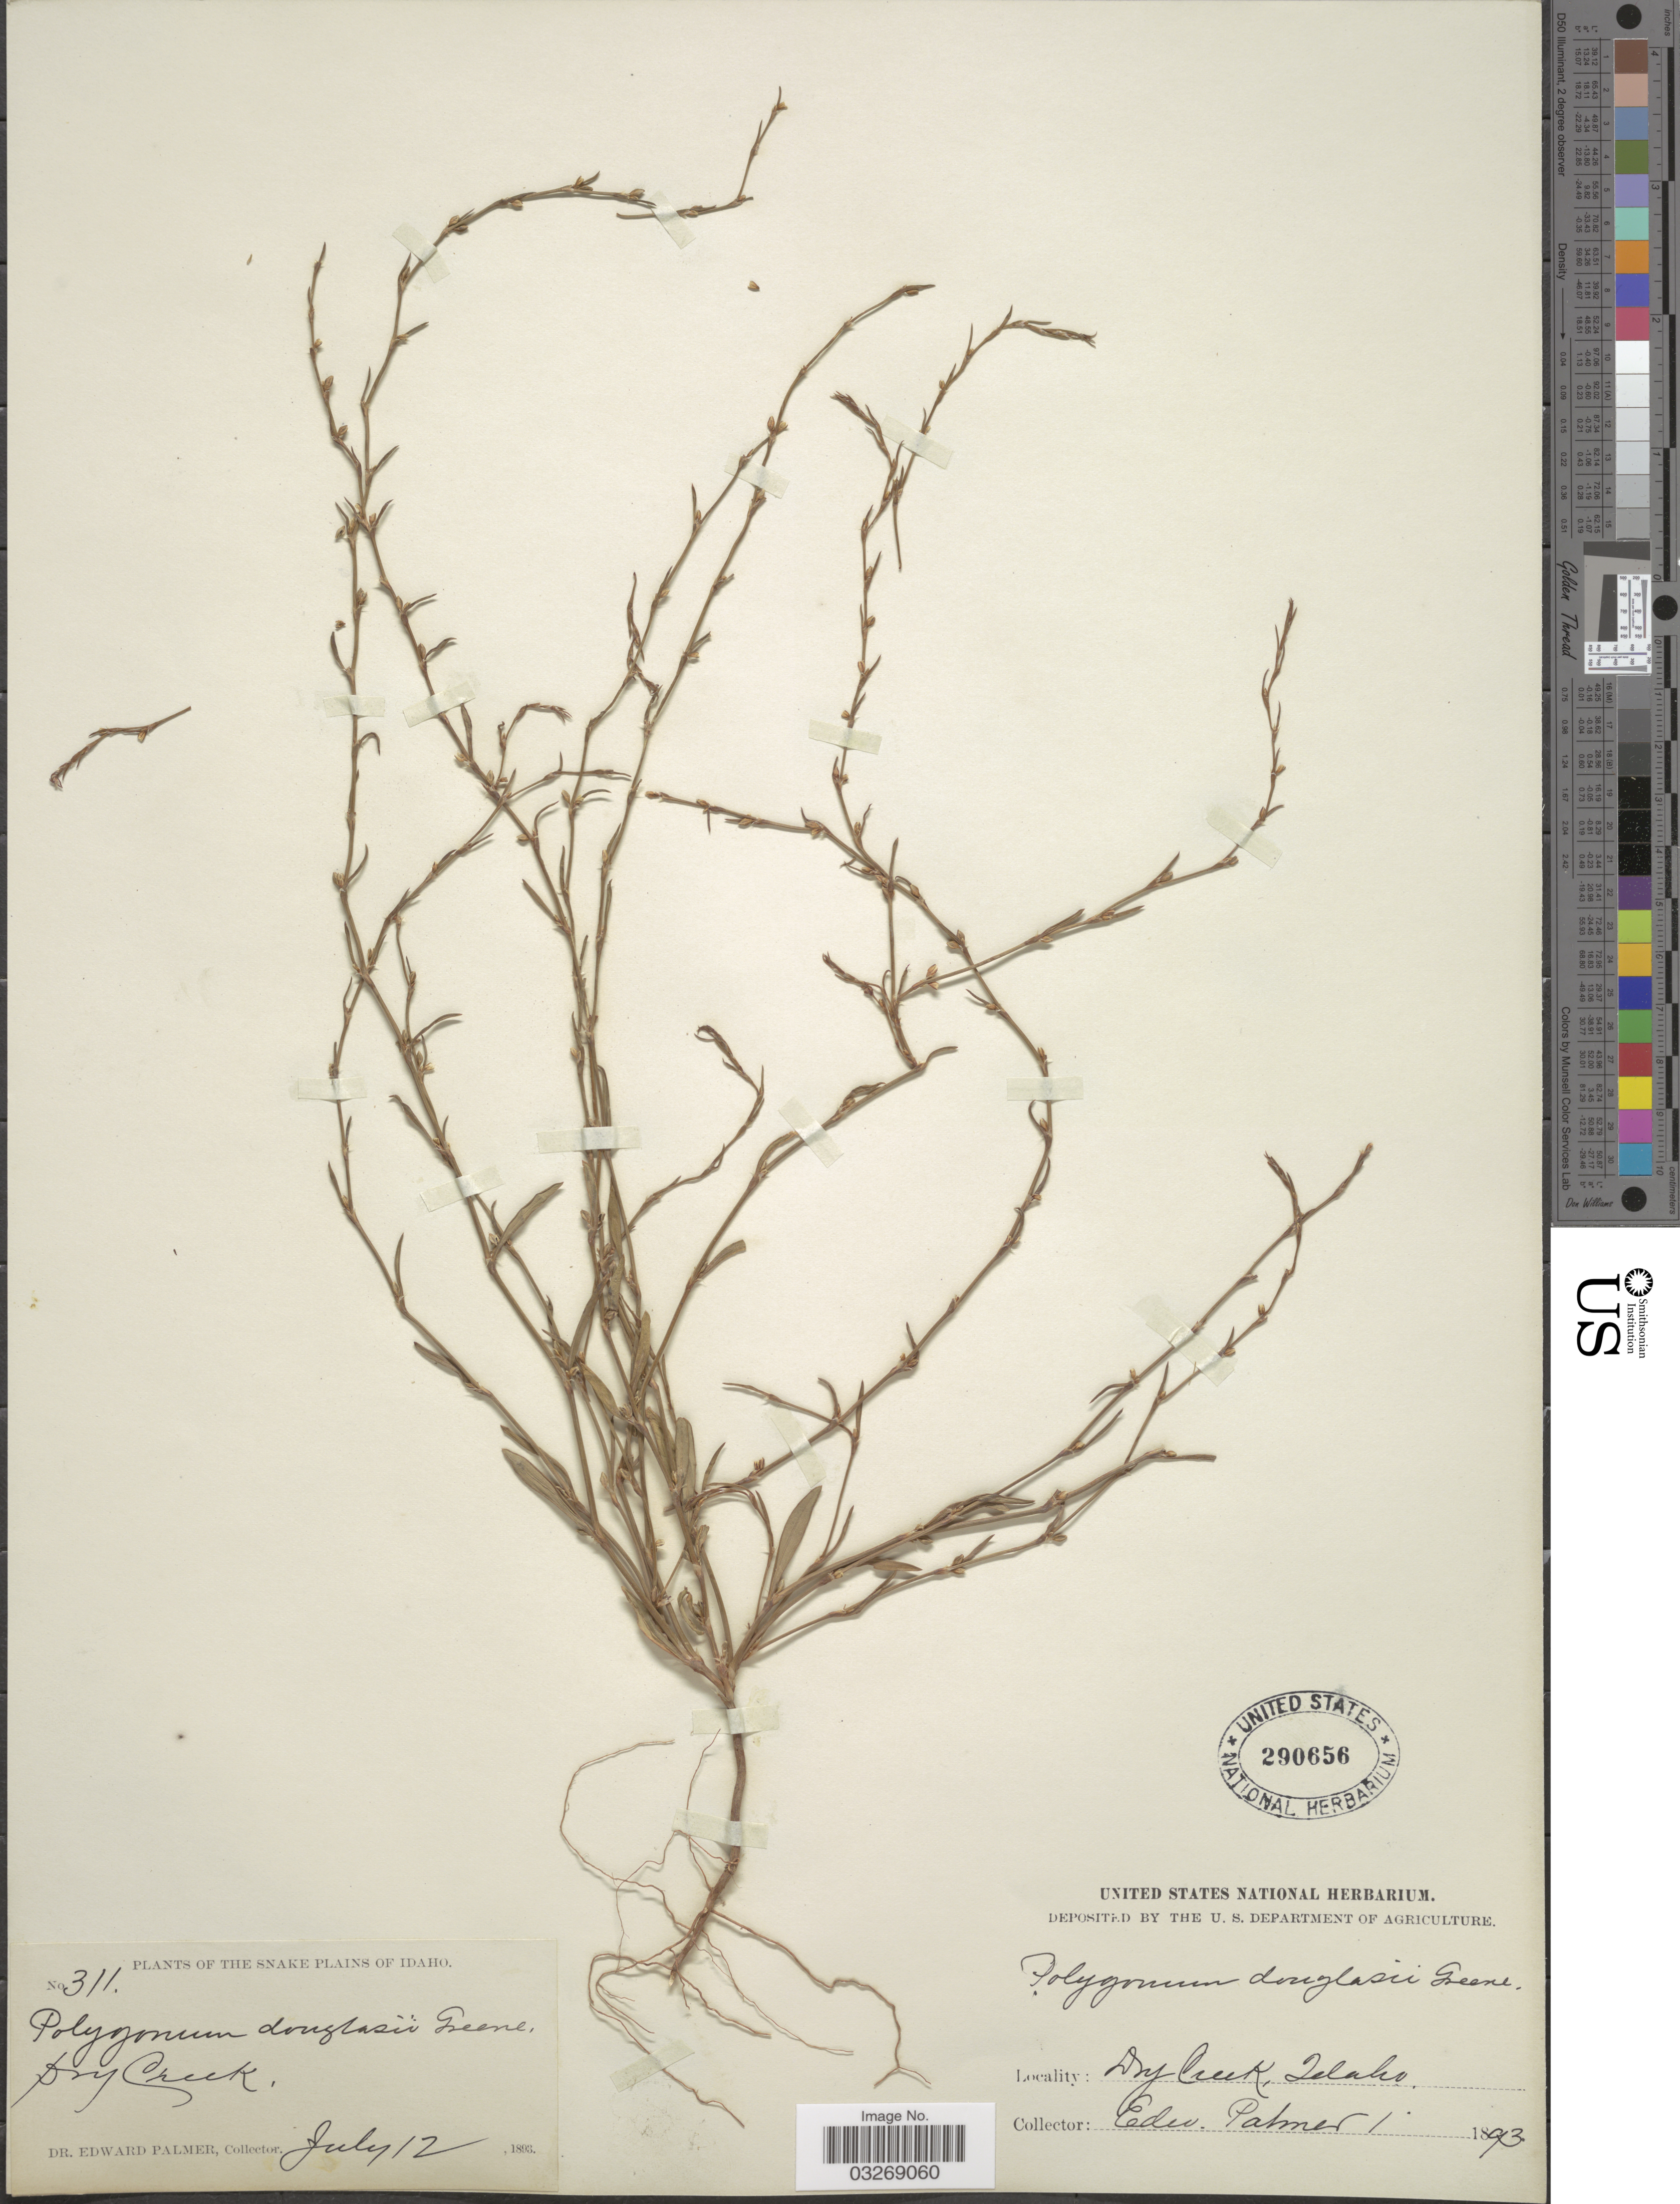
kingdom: Plantae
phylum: Tracheophyta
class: Magnoliopsida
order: Caryophyllales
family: Polygonaceae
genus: Polygonum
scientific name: Polygonum douglasii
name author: Greene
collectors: E. Palmer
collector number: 311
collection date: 1893-07-12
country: United States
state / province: Idaho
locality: Snake Plains of Idaho. Dry Creek.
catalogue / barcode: US 290656